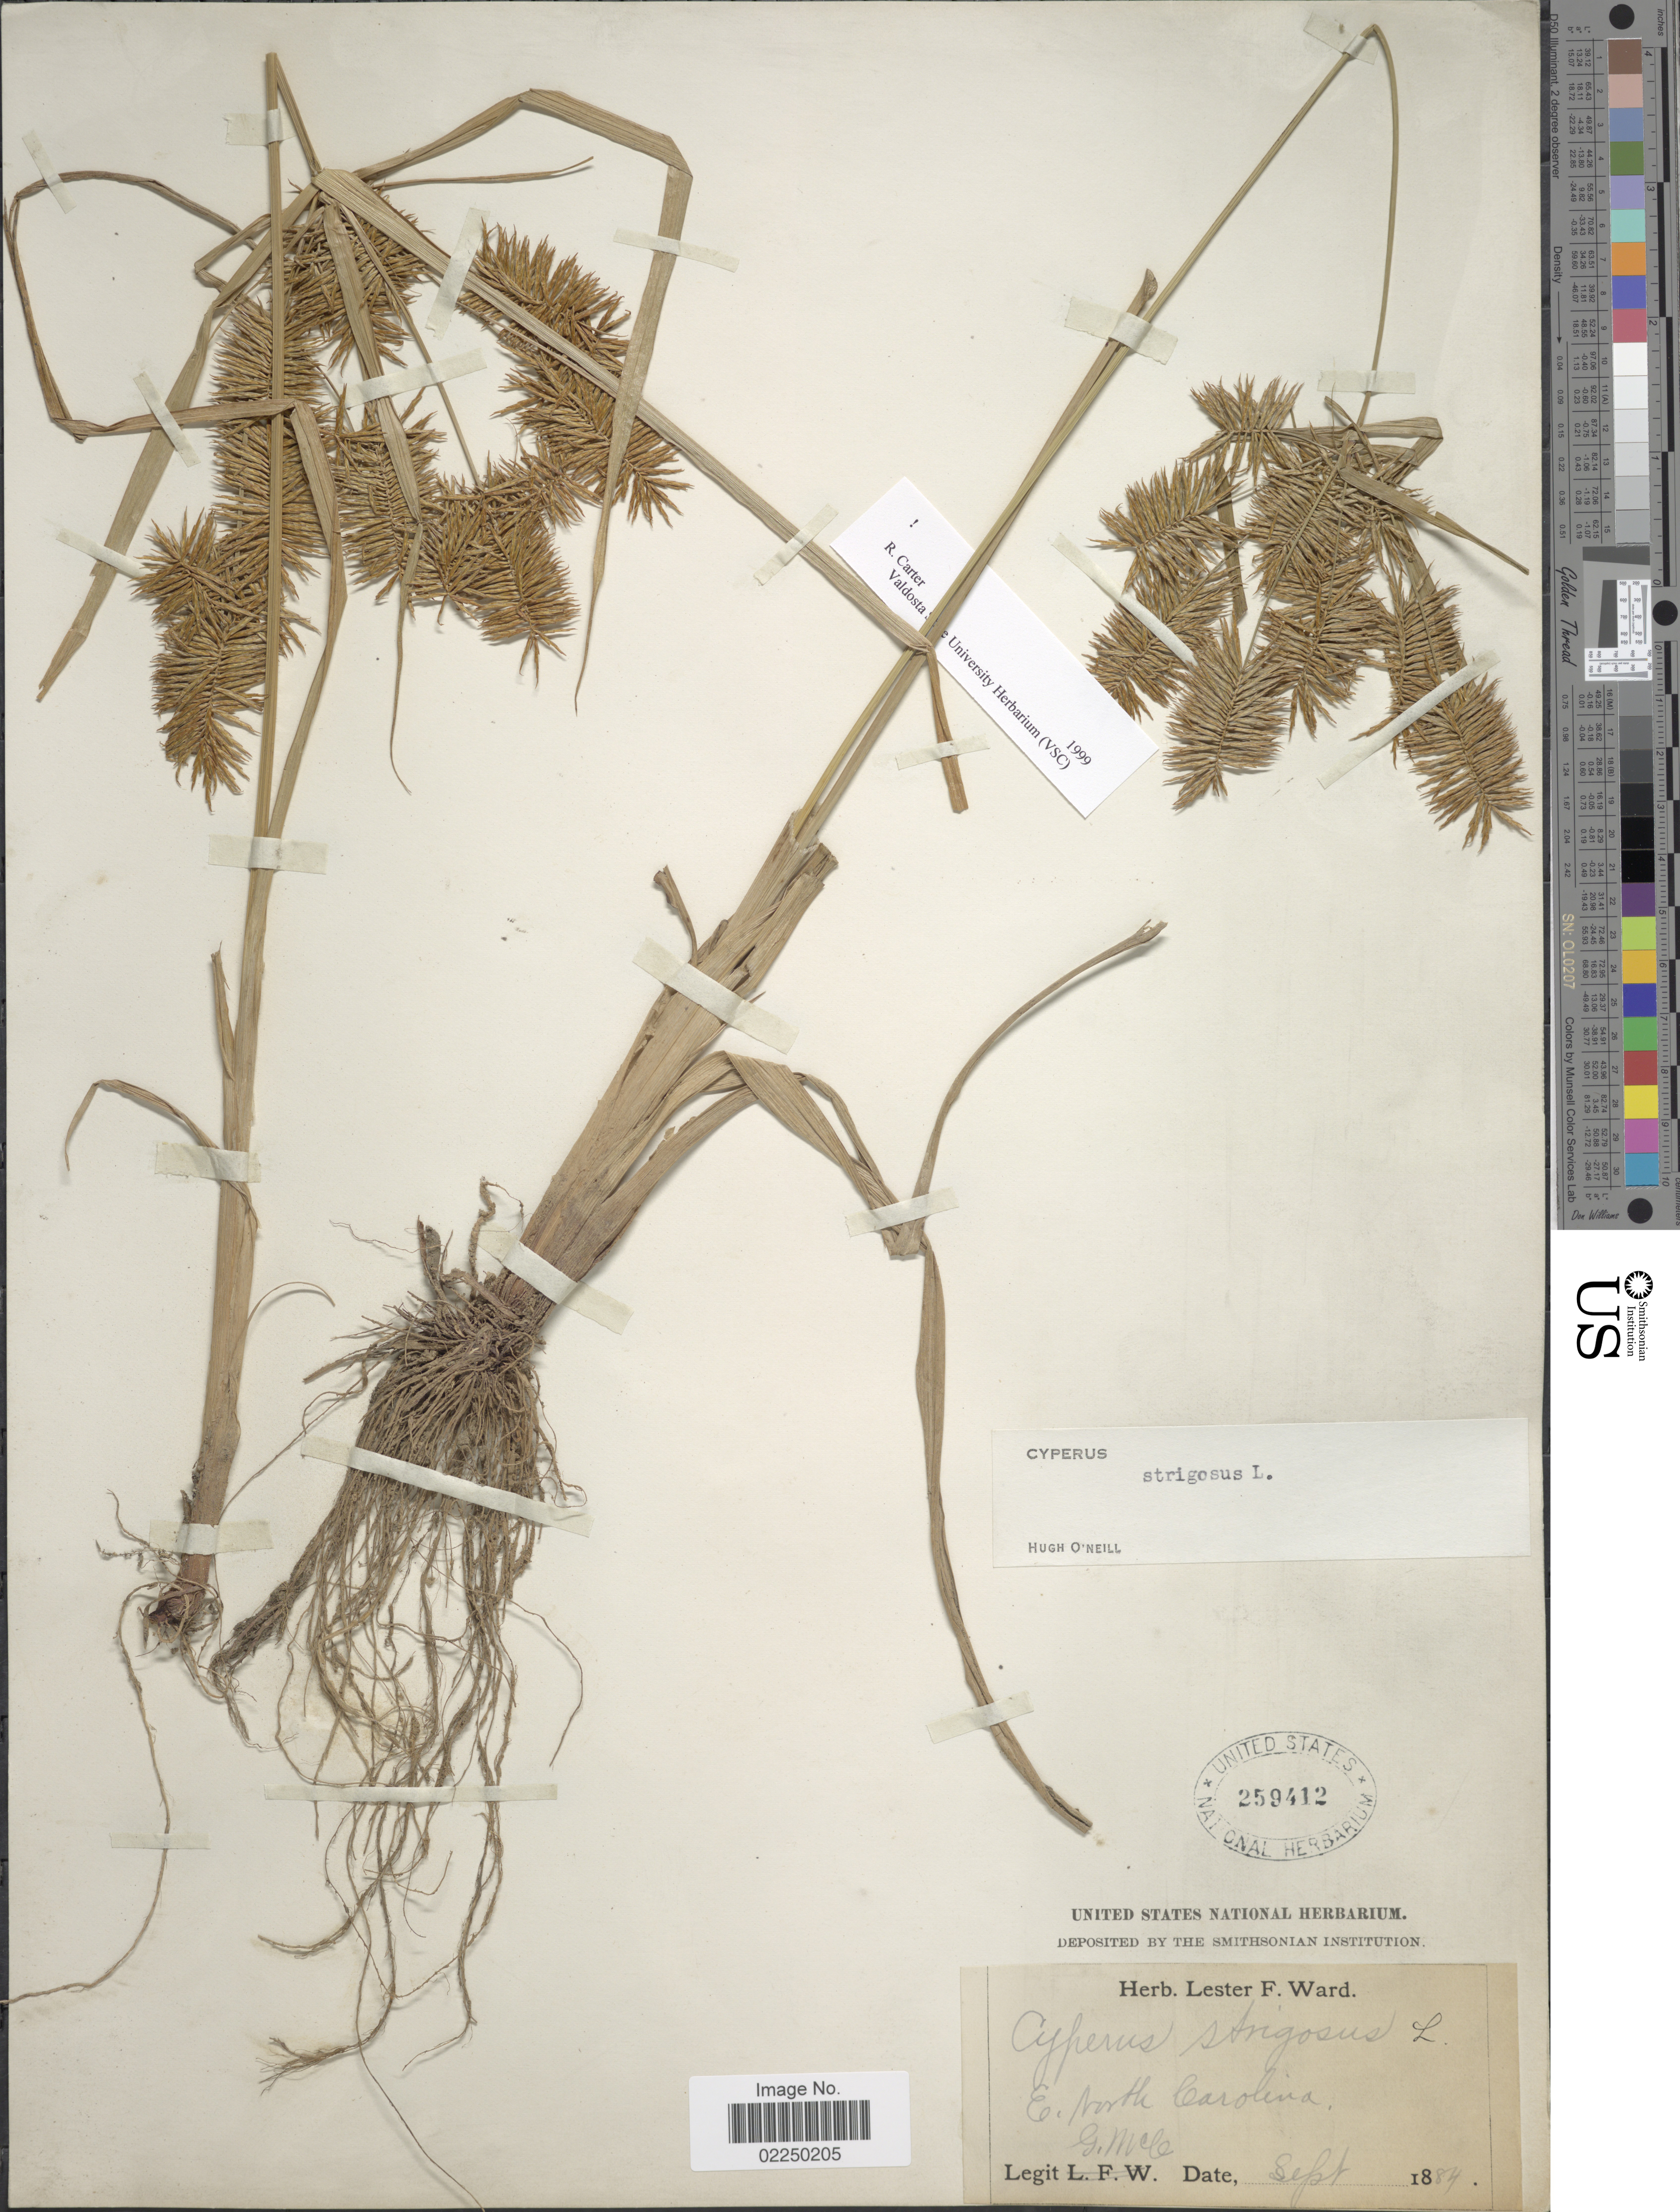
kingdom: Plantae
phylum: Tracheophyta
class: Liliopsida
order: Poales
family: Cyperaceae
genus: Cyperus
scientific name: Cyperus strigosus L.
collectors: G. McCarthy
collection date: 1884-09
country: United States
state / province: North Carolina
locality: E. North Carolina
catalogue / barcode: US 259412